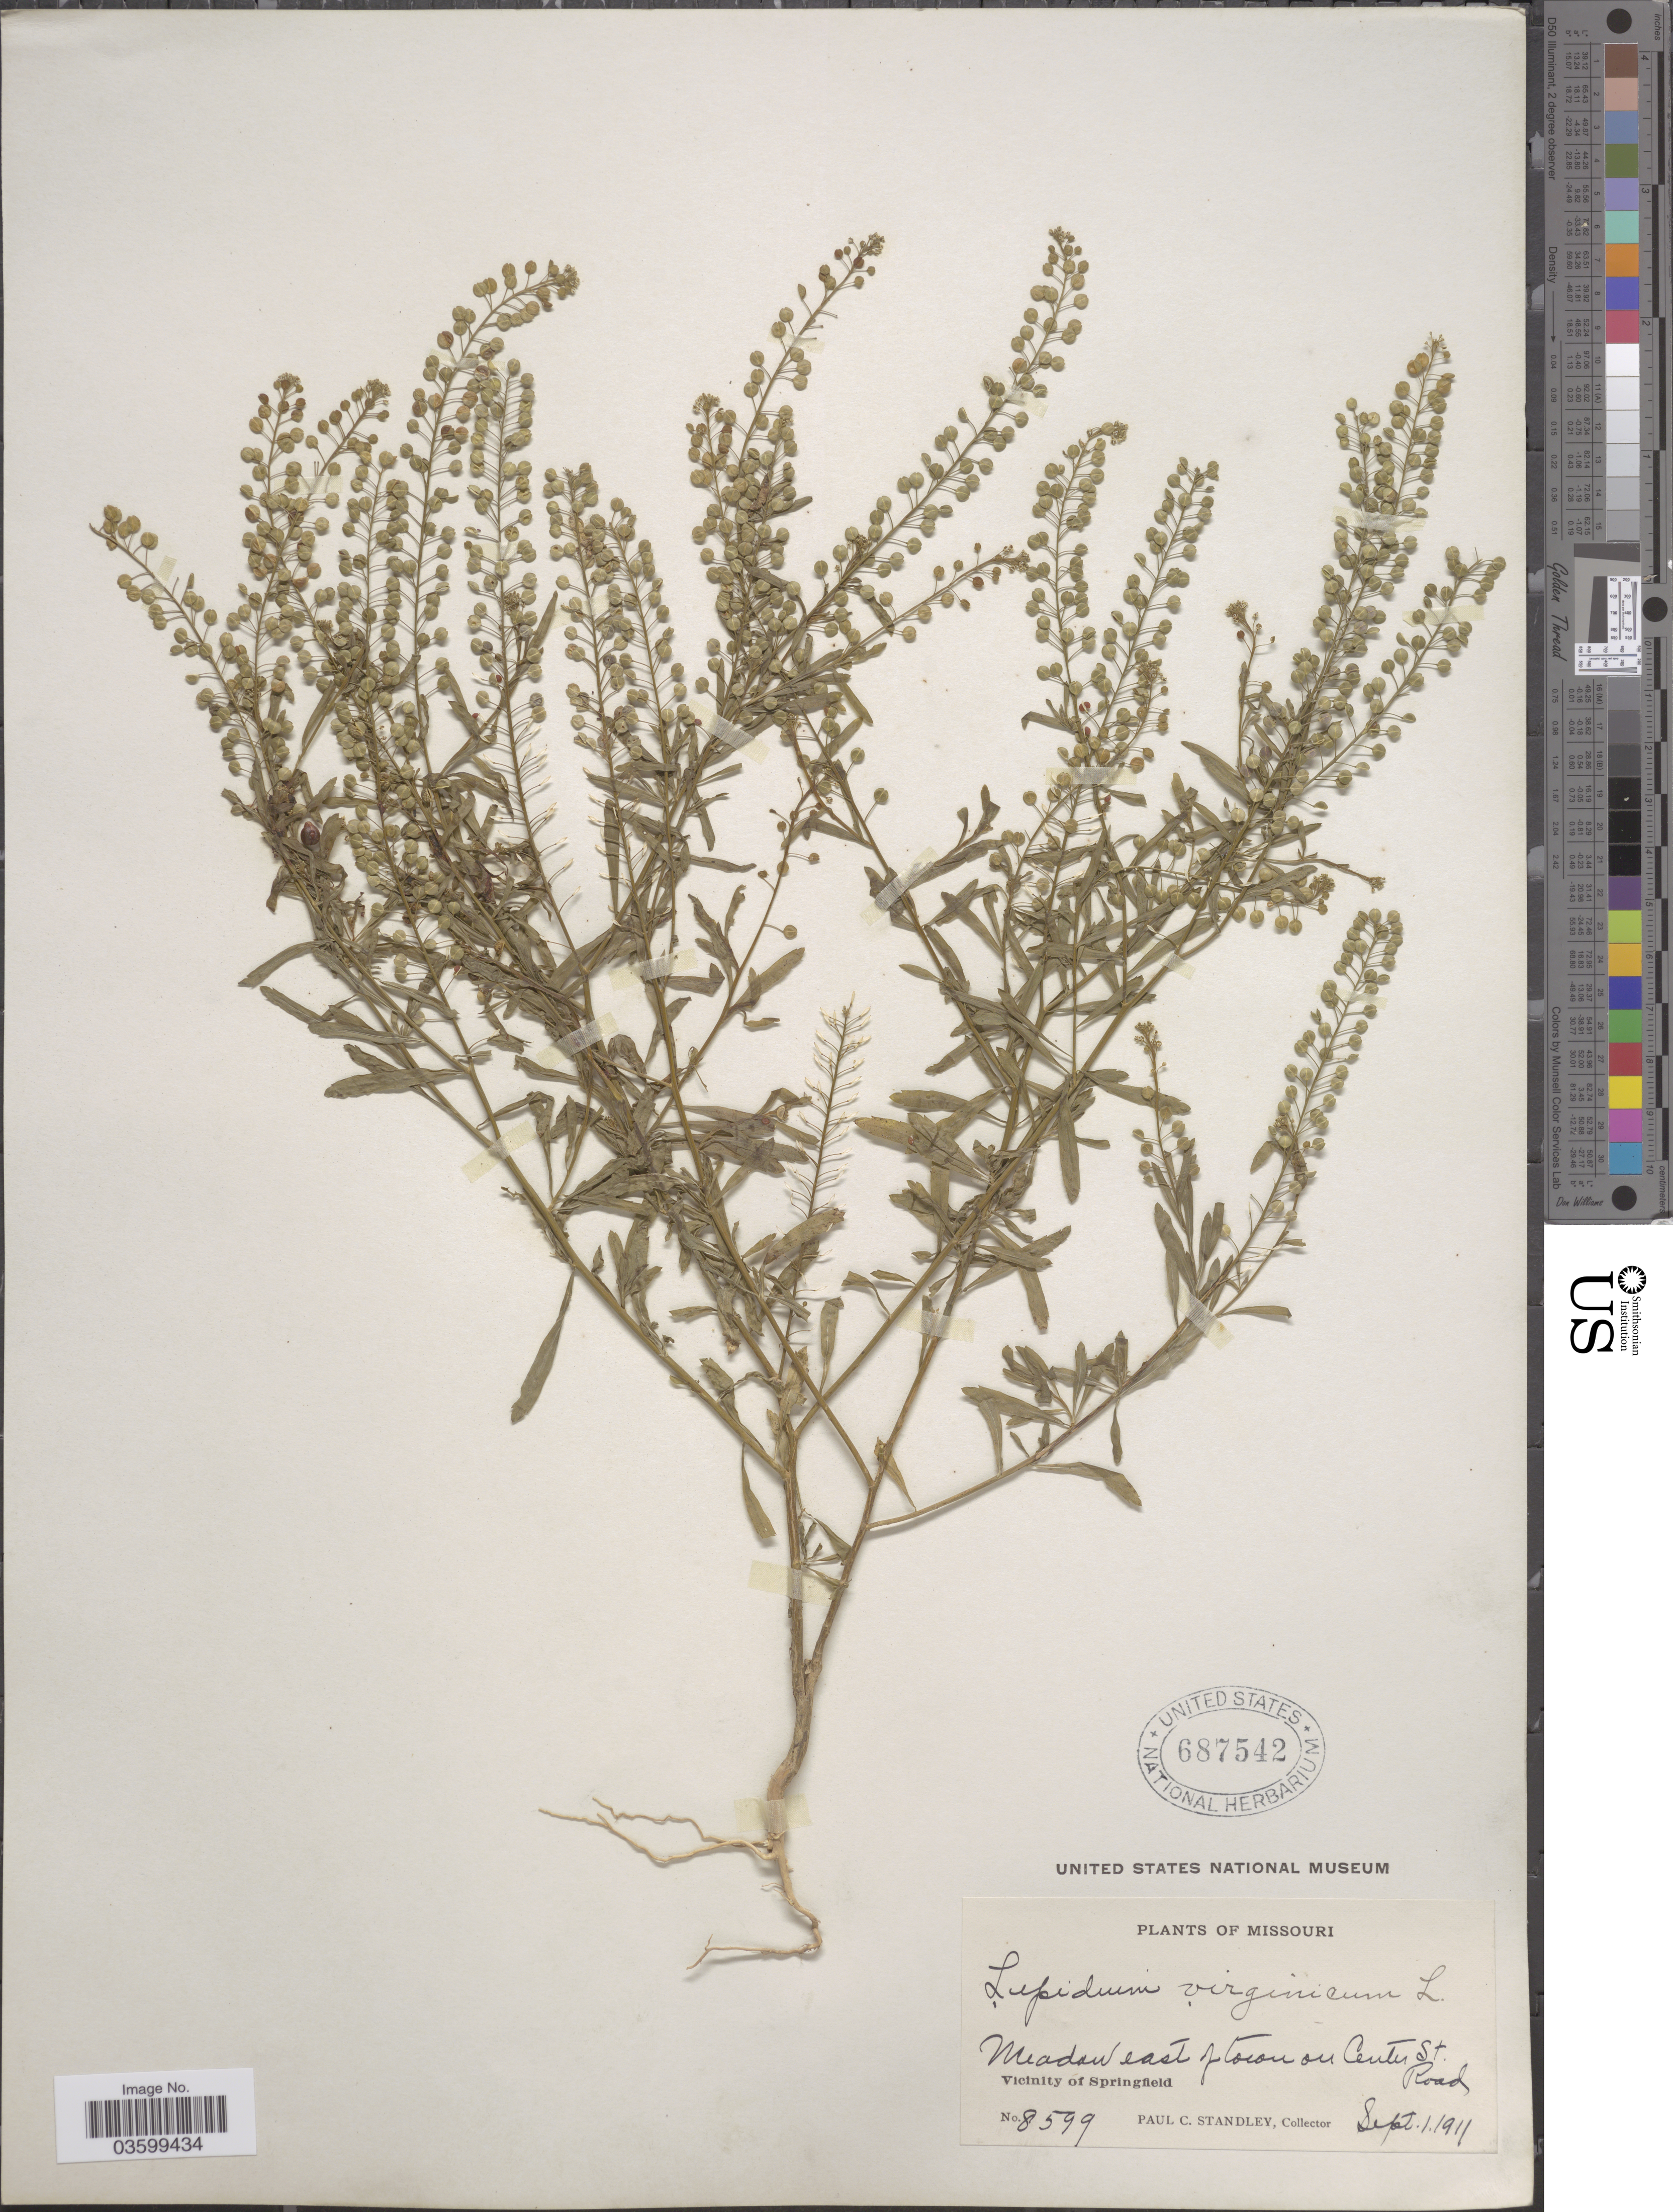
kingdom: Plantae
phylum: Tracheophyta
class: Magnoliopsida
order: Brassicales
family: Brassicaceae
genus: Lepidium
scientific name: Lepidium virginicum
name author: L.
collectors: P. C. Standley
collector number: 8599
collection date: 1911-09-01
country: United States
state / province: Missouri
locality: Meadow east of town on Center St. Road. Vicinity of Springfield.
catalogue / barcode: US 687542